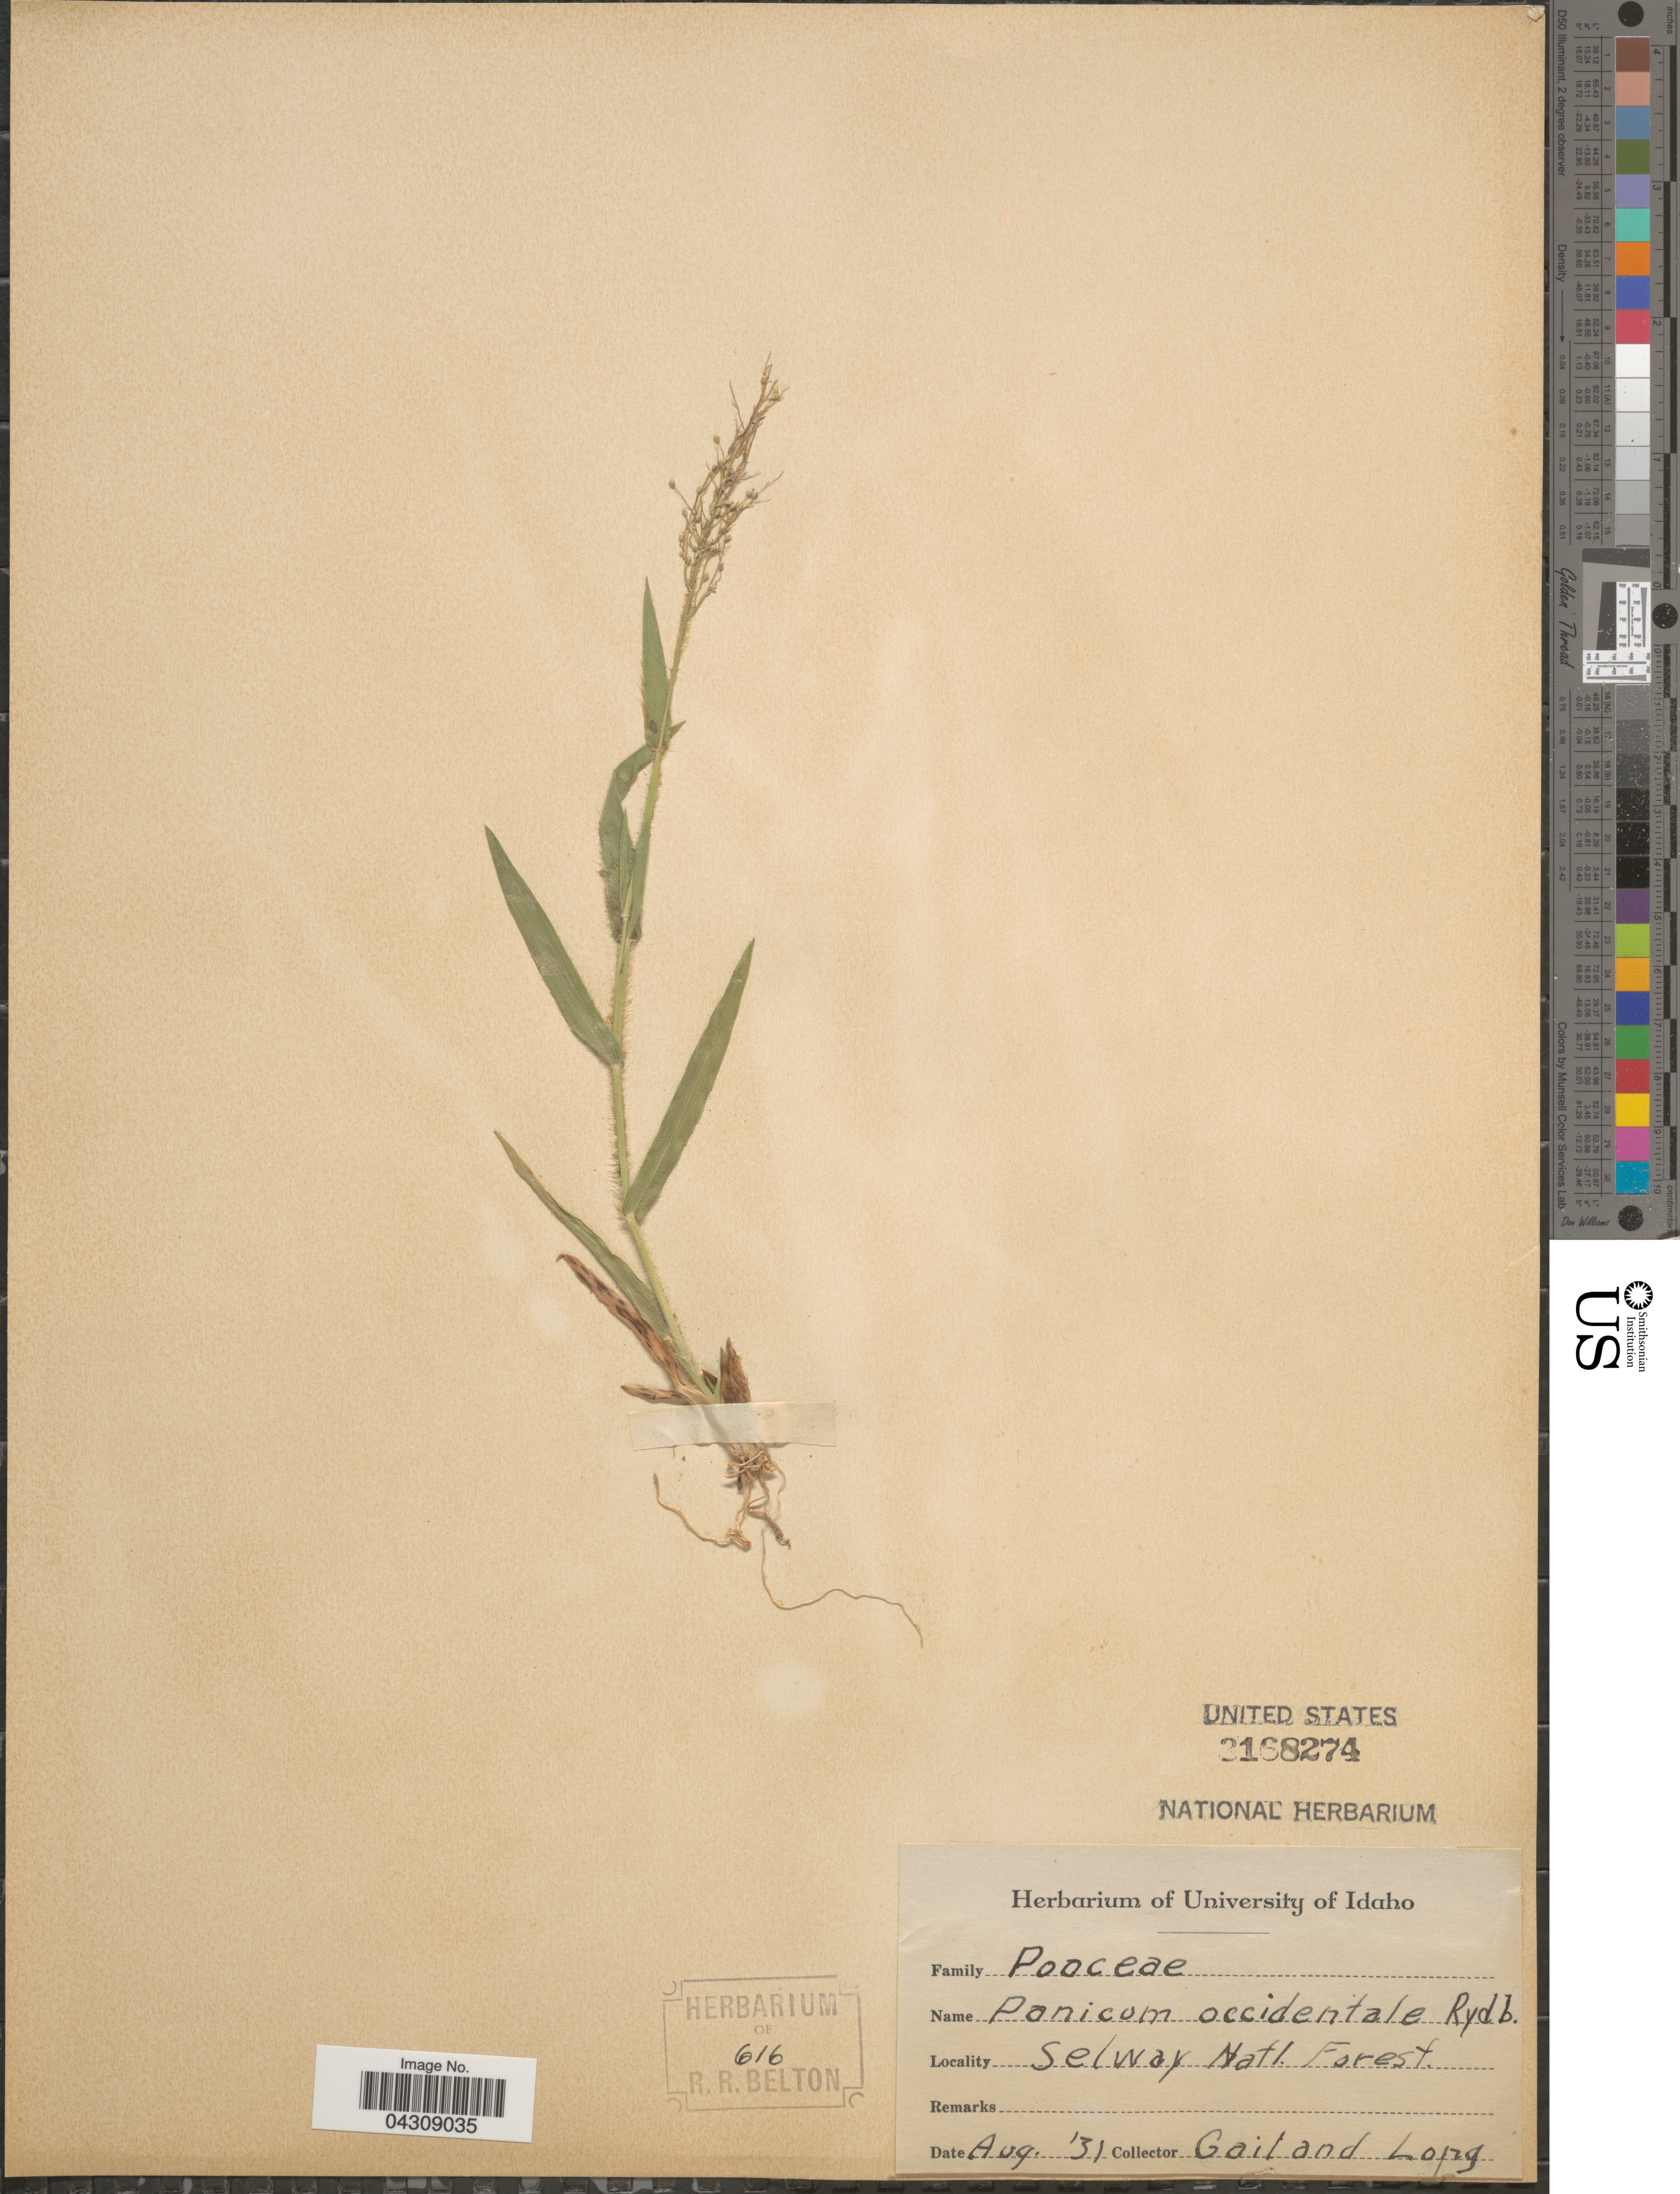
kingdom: Plantae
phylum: Tracheophyta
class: Liliopsida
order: Poales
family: Poaceae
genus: Dichanthelium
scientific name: Dichanthelium acuminatum var. acuminatum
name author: (Sw.) Gould & C.A. Clark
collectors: Gail & -. Long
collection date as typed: Transcribed d/m/y: /8/31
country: United States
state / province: Idaho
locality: Selway Natl. Forest.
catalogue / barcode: US 3168274